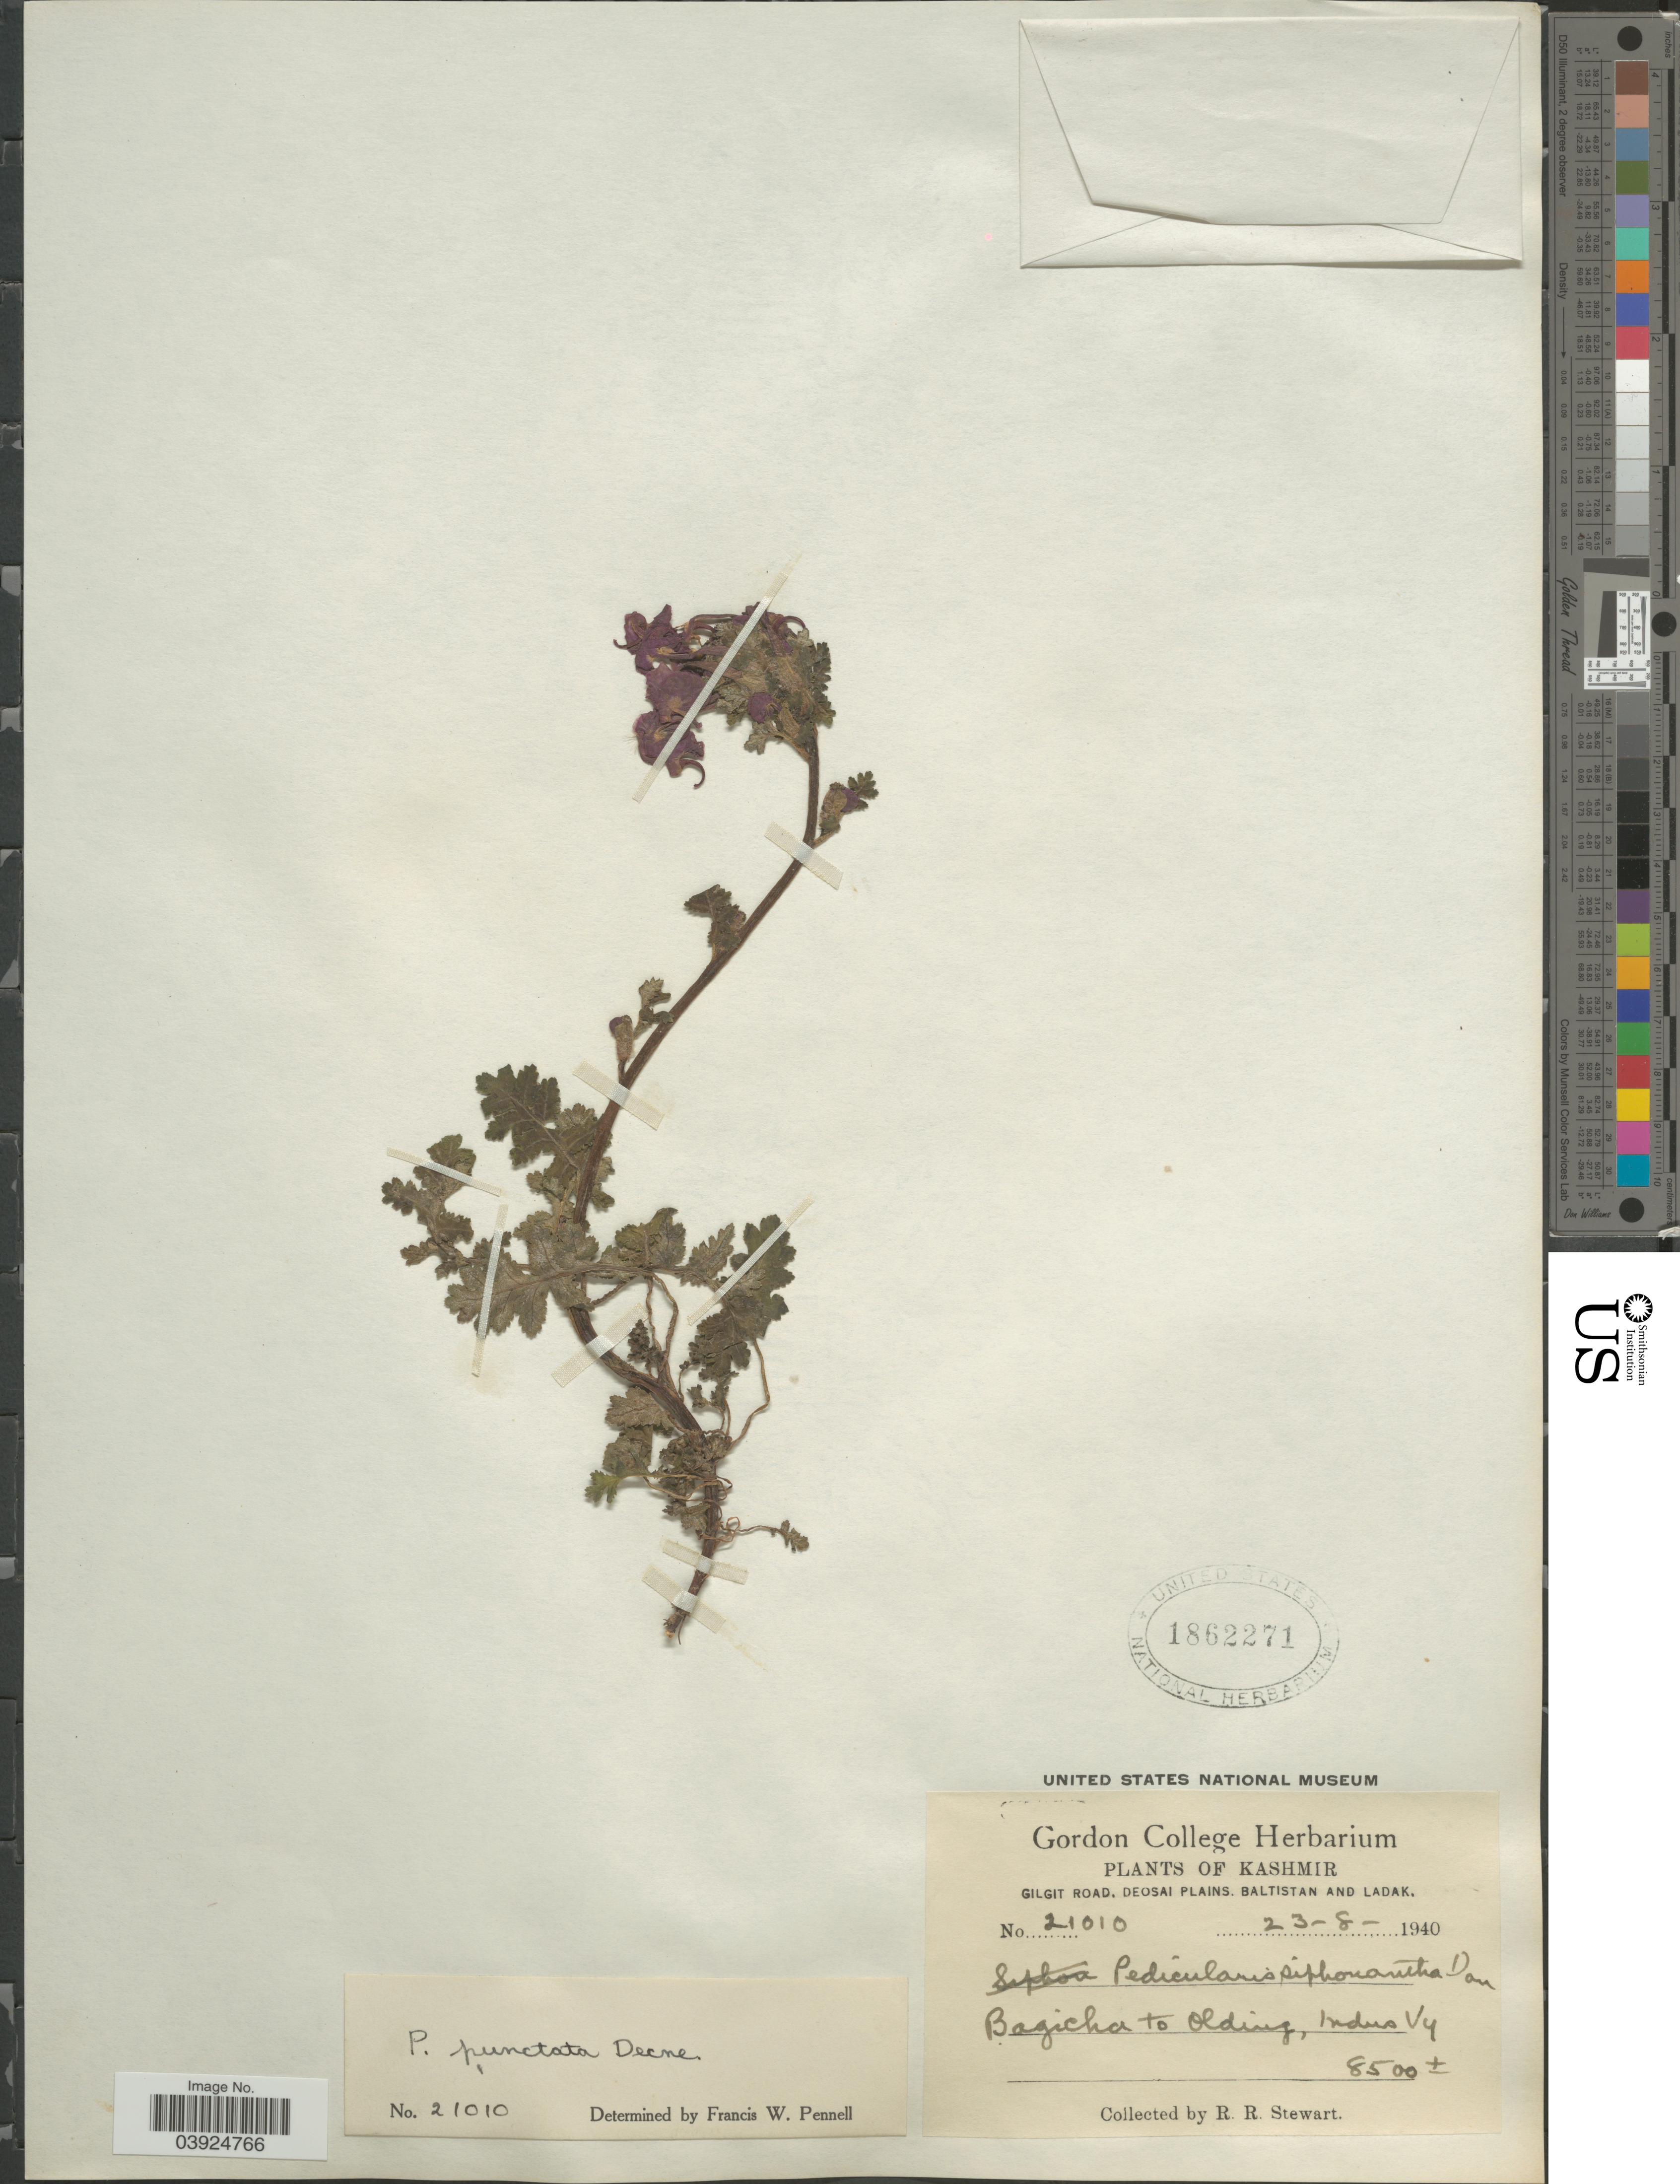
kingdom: Plantae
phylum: Tracheophyta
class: Magnoliopsida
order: Lamiales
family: Orobanchaceae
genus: Pedicularis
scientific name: Pedicularis punctata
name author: Decne.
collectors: R. Stewart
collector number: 21010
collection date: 1940-08-23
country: Pakistan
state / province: Gilgit-Baltistan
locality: Kashmir. Gilgit Road, Deosai Plains. Baltistan and Ladak. Bagicha to Olding, Indus Vy.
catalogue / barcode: US 1862271